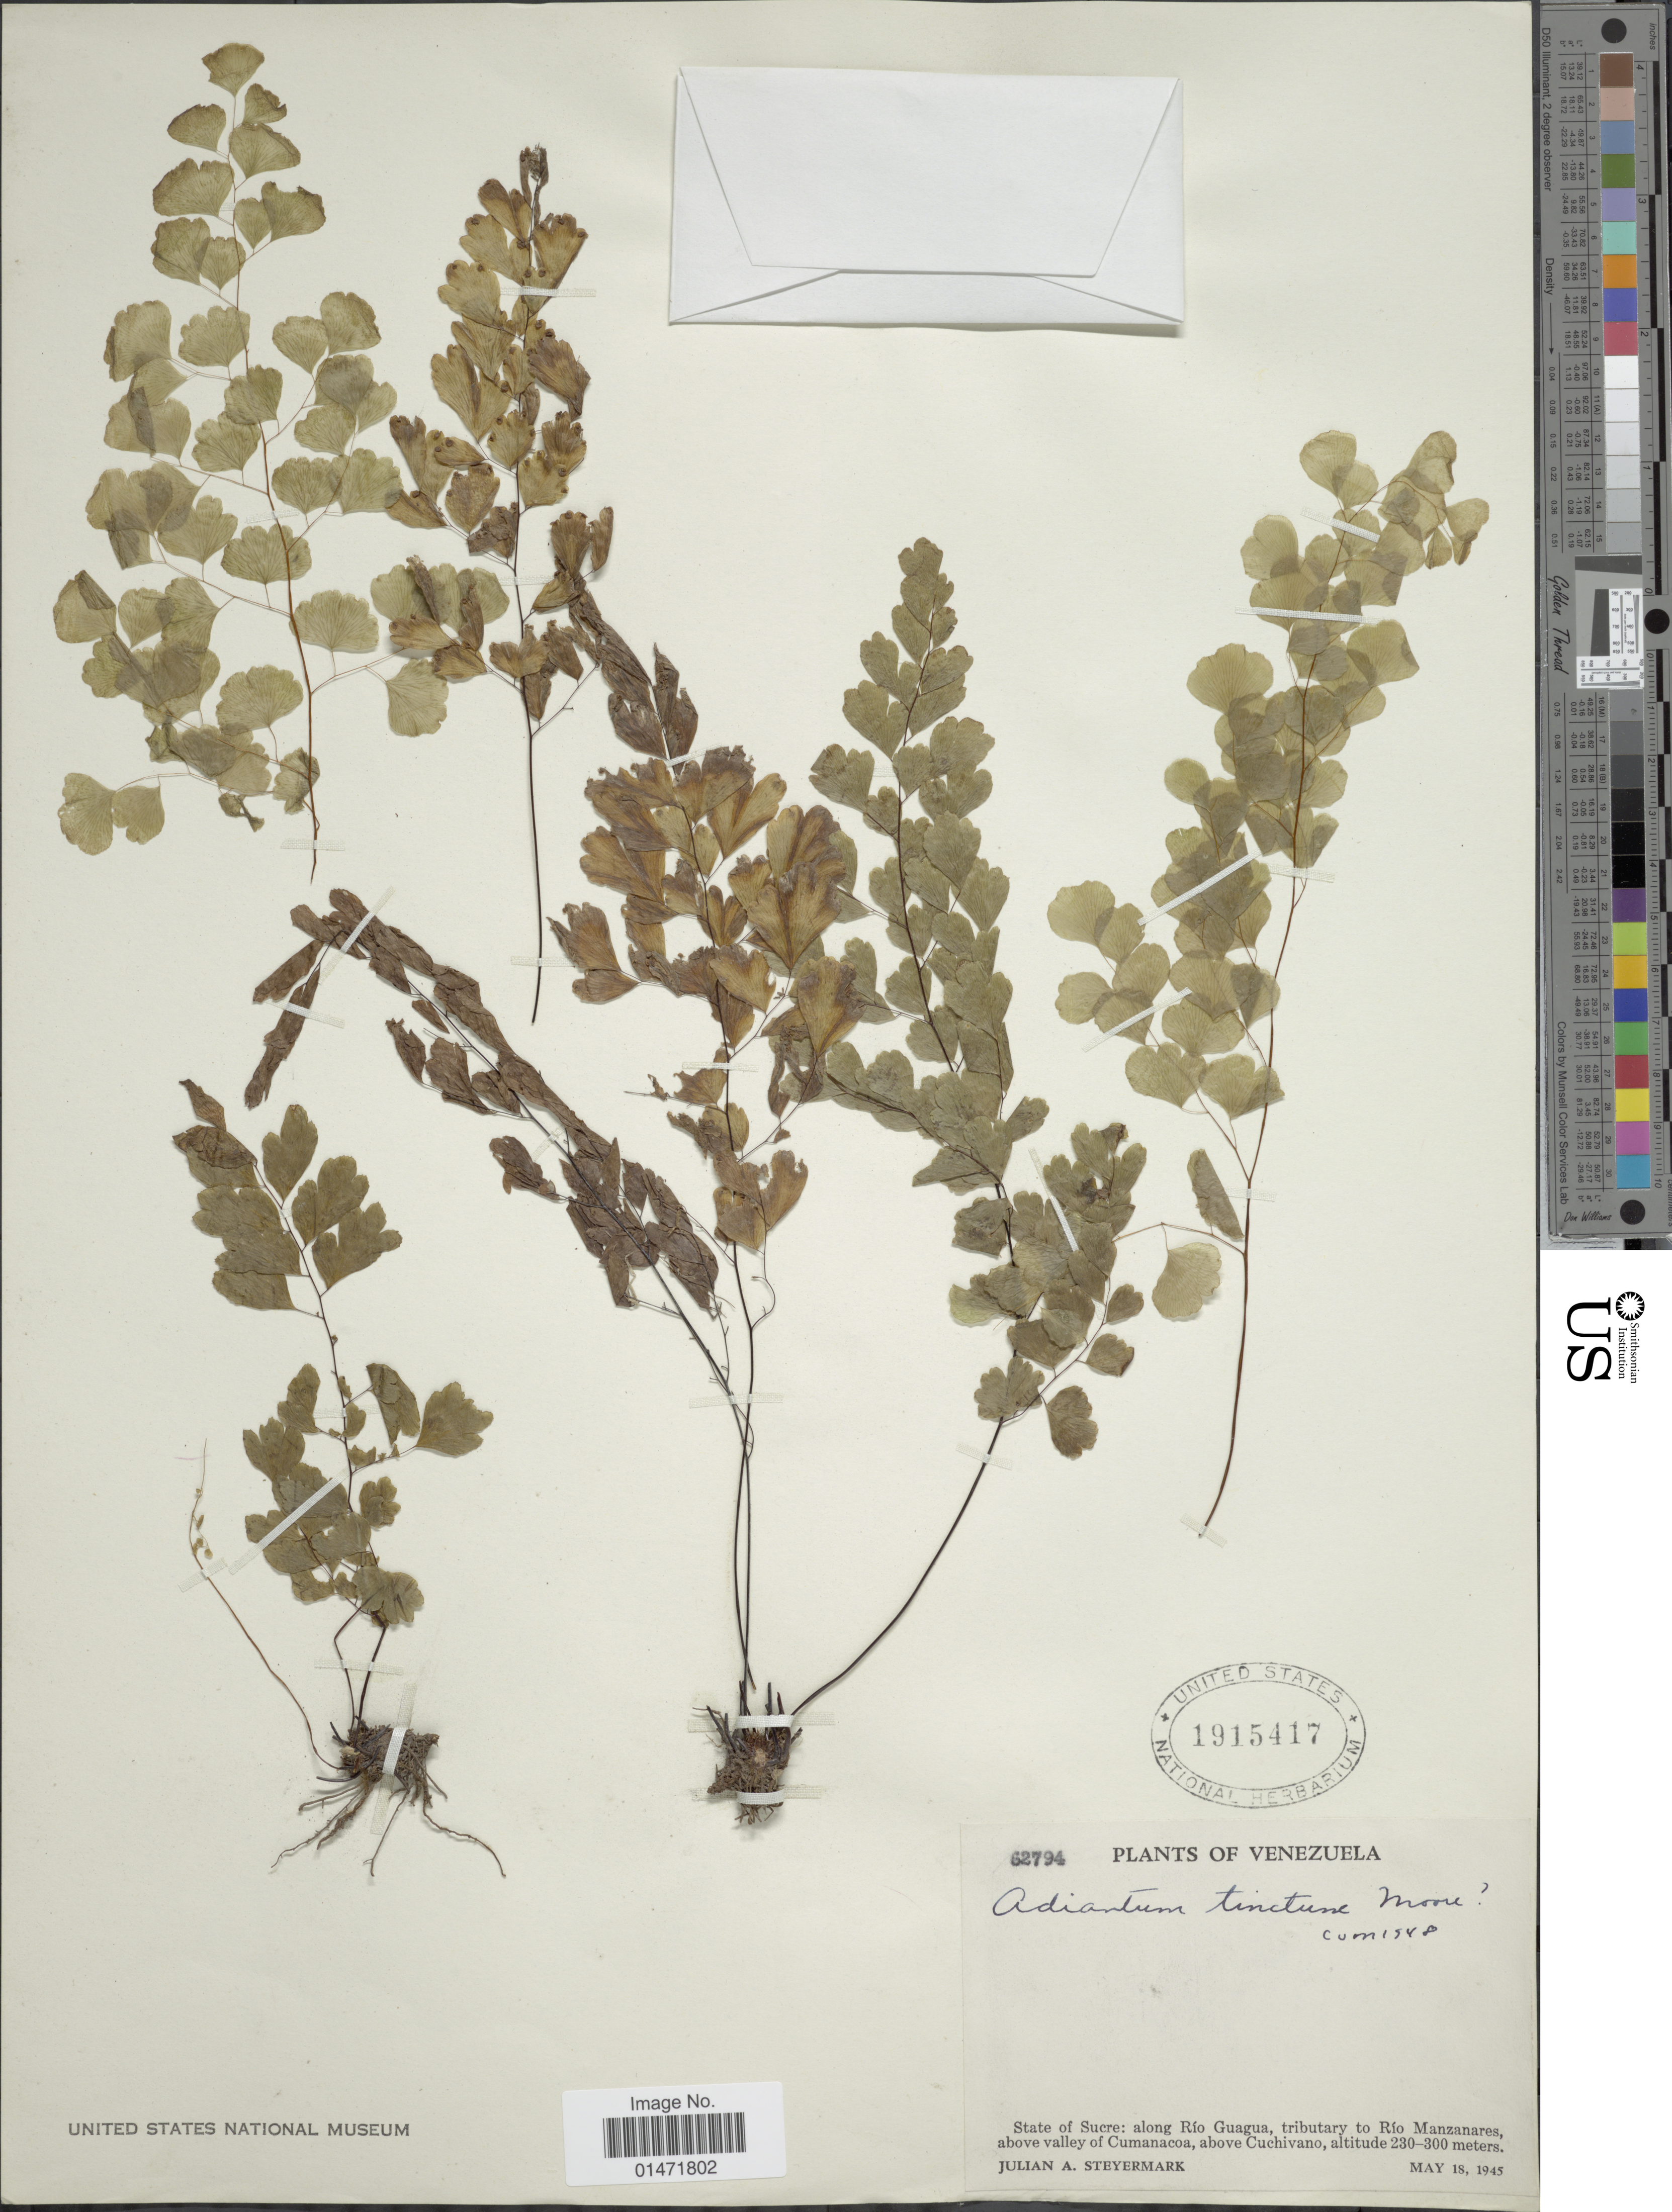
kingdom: Plantae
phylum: Tracheophyta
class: Polypodiopsida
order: Polypodiales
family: Pteridaceae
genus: Adiantum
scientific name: Adiantum tinctum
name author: T. Moore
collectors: J. Steyermark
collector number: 62794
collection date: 1945-05-18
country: Venezuela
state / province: Sucre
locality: Along Río Guagua, tributary to Río Manzanares, above valley ofCumanacoa, above Cuchivano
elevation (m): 230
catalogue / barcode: US 1915417